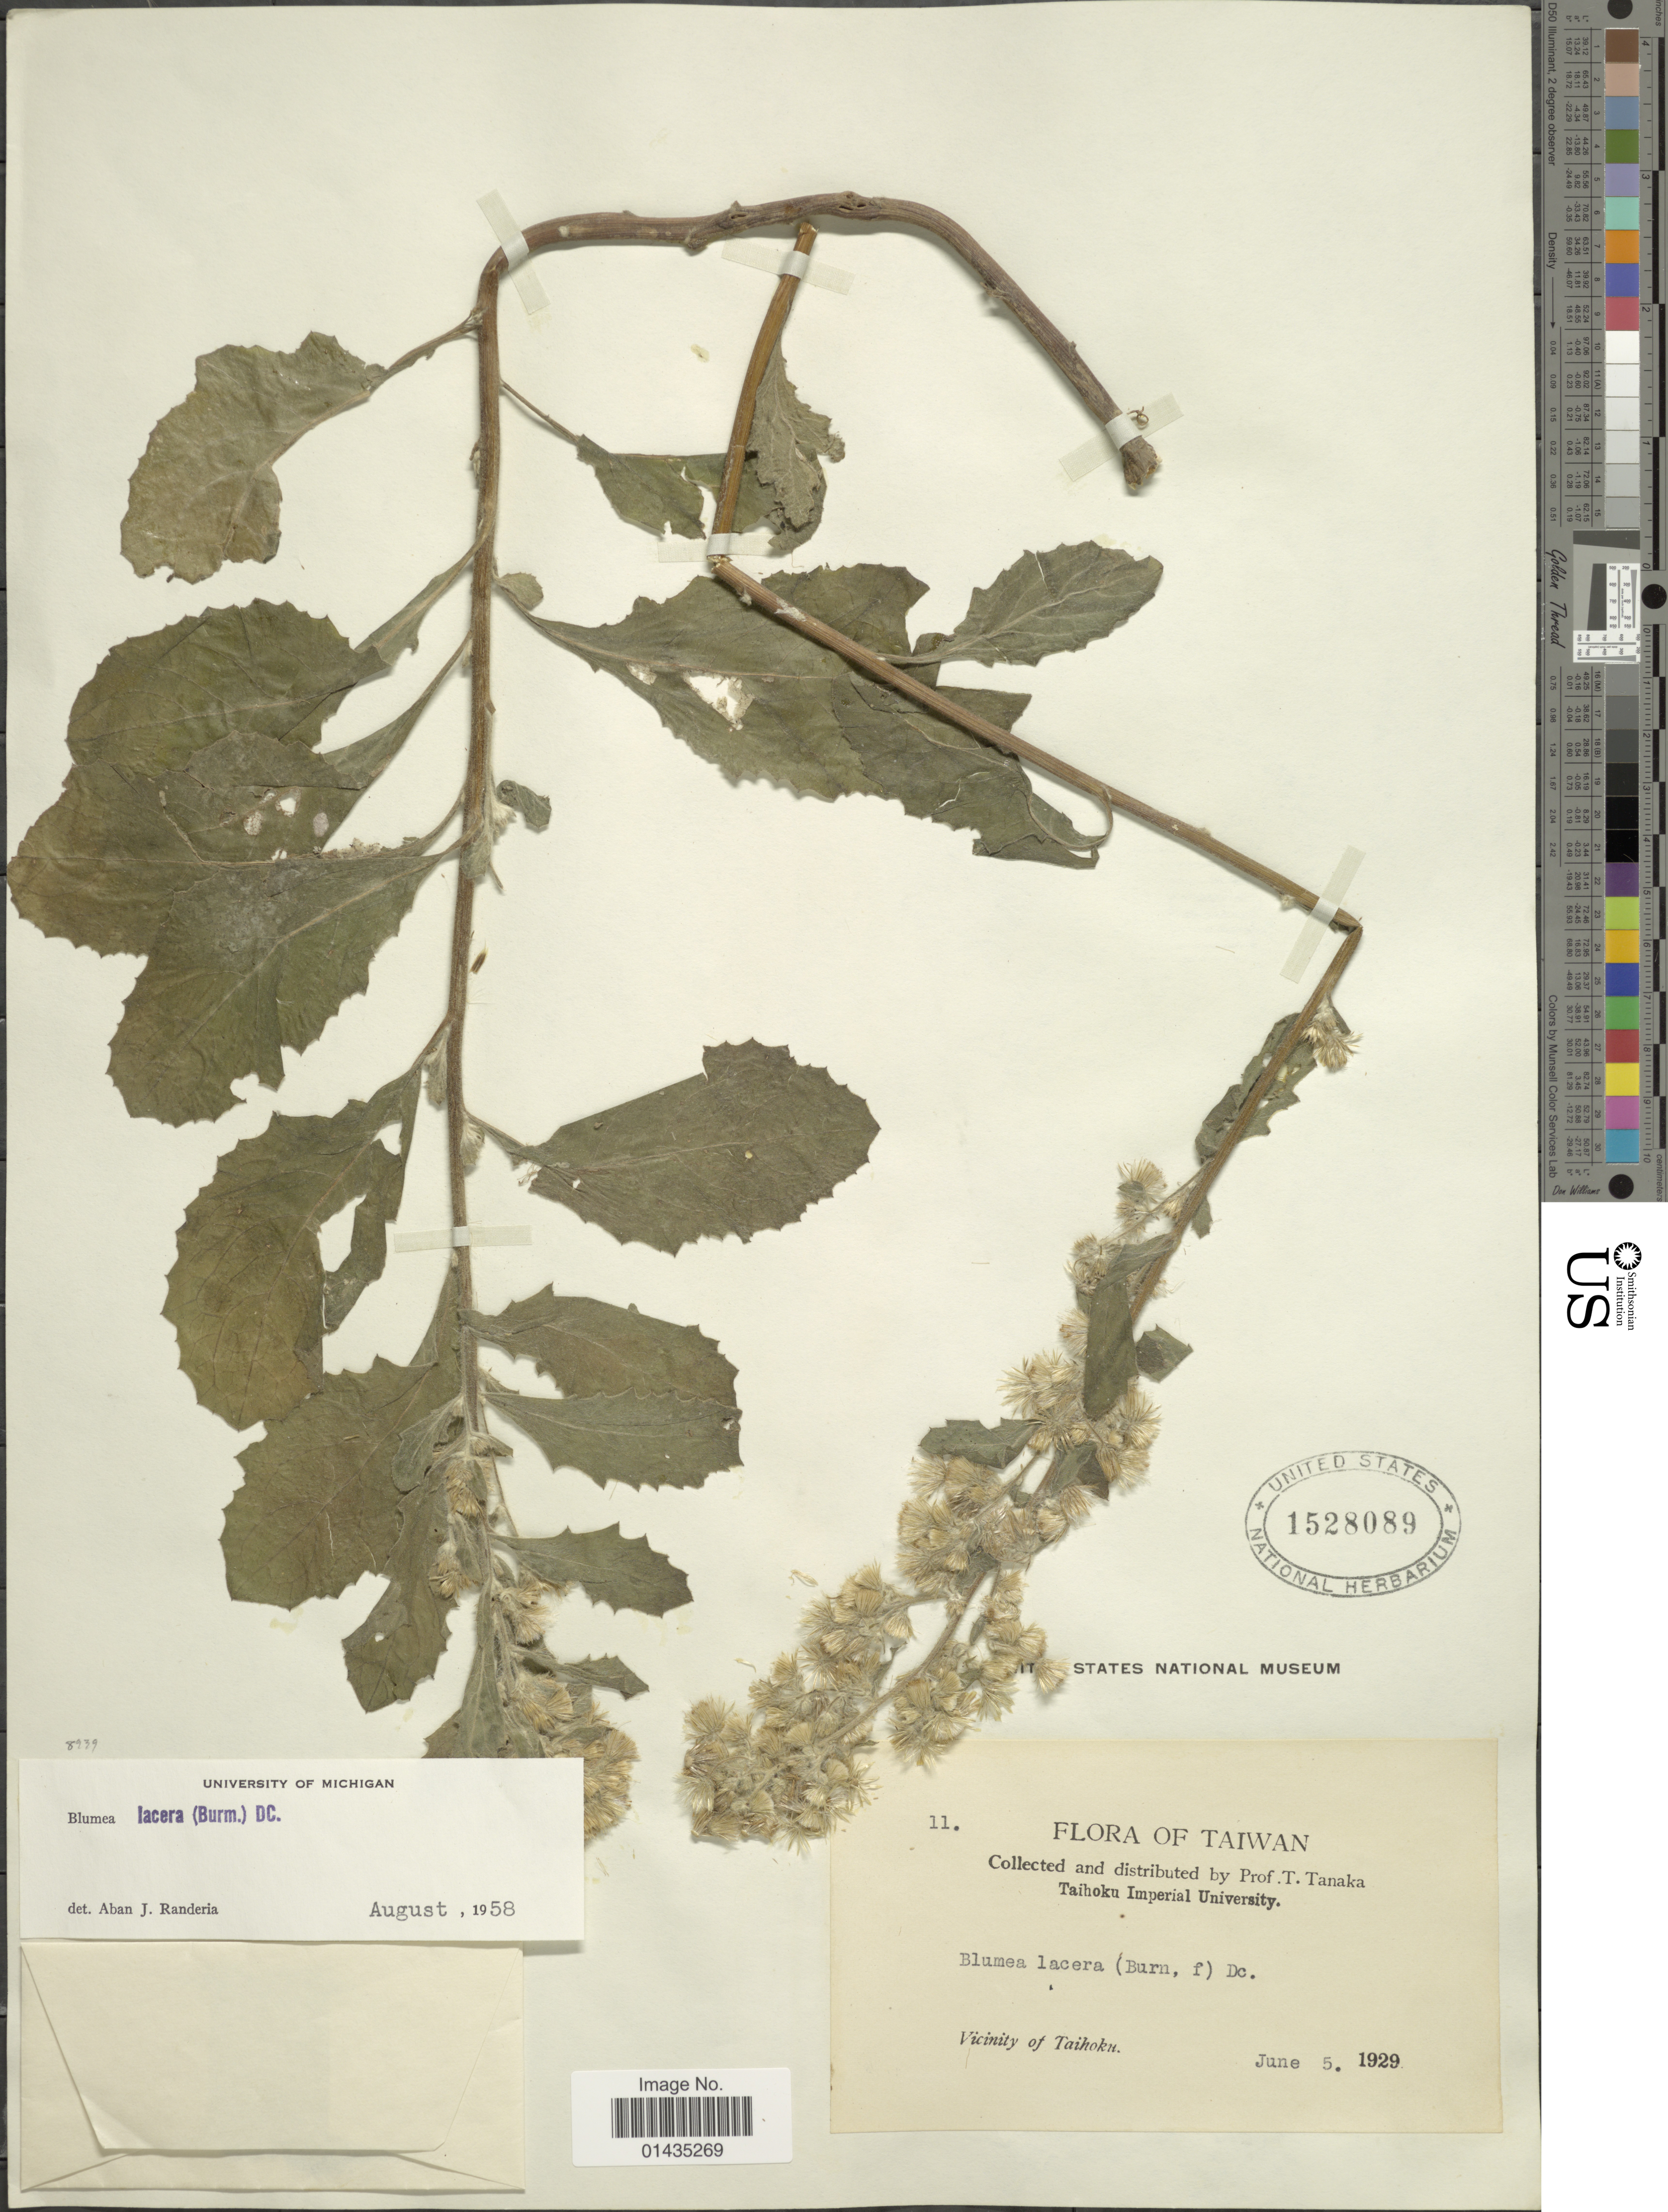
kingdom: Plantae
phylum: Tracheophyta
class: Magnoliopsida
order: Asterales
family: Asteraceae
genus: Blumea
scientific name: Blumea lacera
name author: (Roxb.) DC.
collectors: T. Tanaka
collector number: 11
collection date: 1929-06-05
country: Taiwan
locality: Vicinity of Taihoku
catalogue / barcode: US 1528089